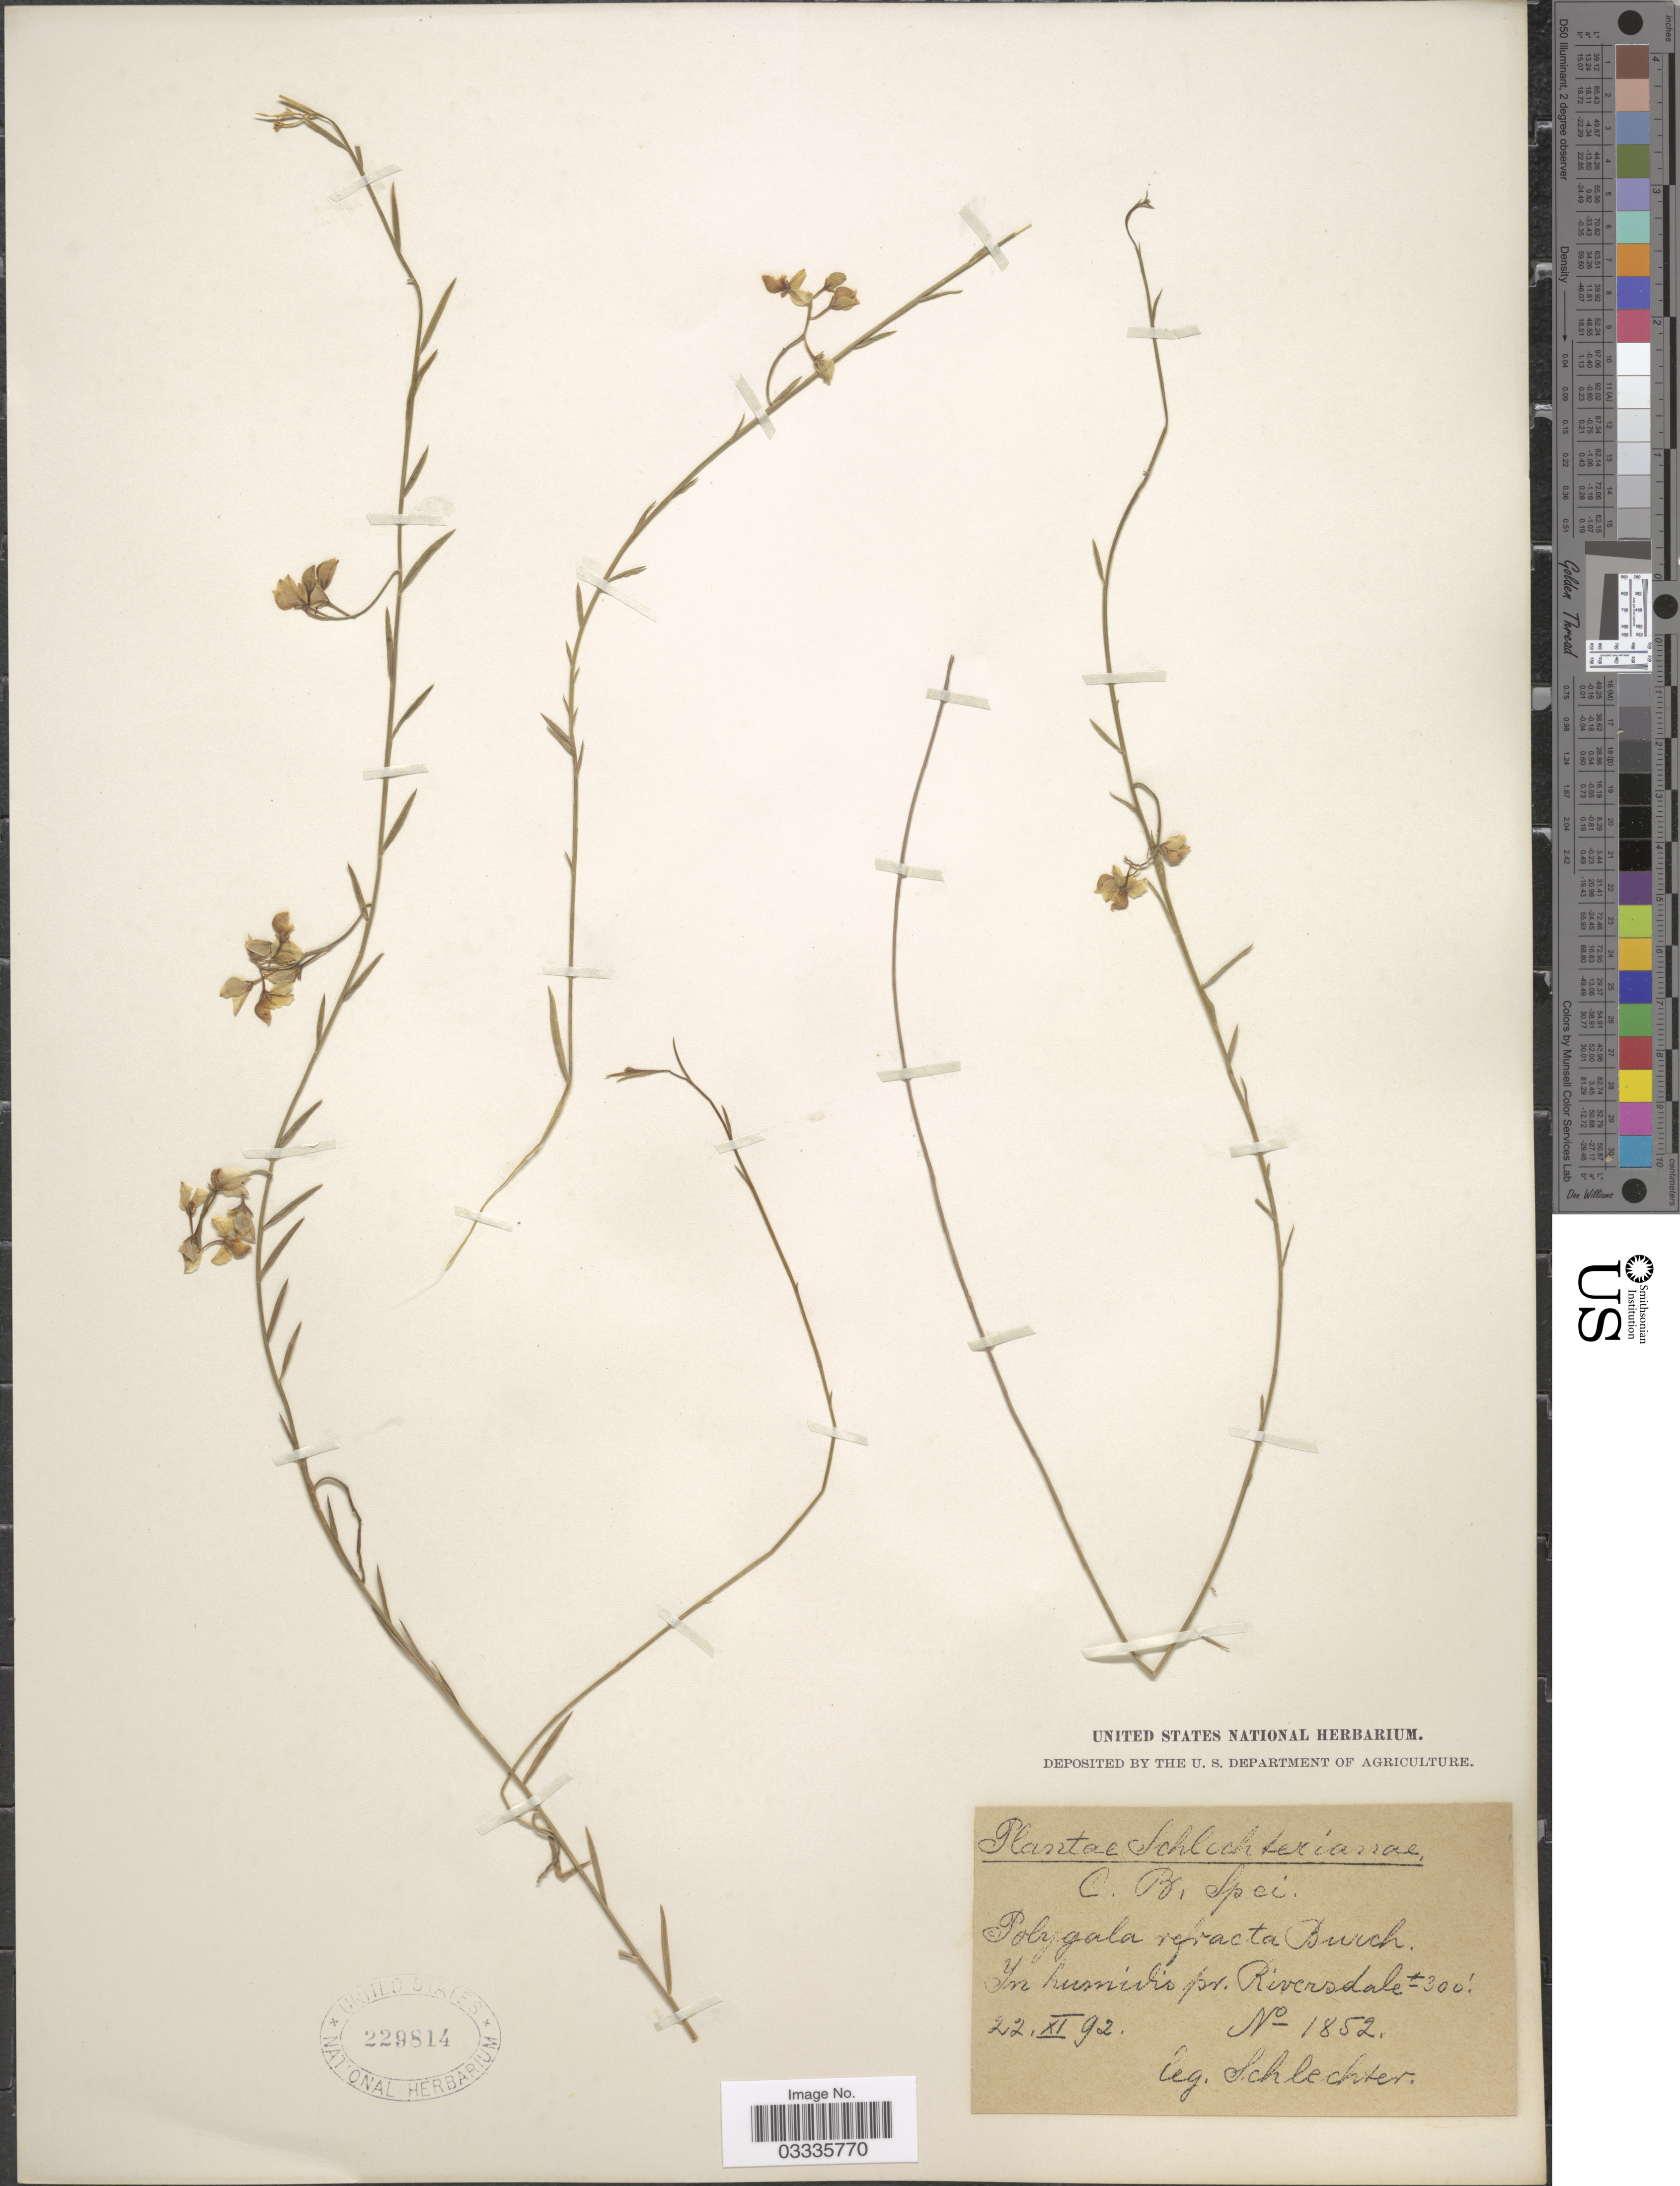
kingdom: Plantae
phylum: Tracheophyta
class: Magnoliopsida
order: Fabales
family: Polygalaceae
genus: Polygala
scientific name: Polygala refracta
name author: DC.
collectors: Schlechter, --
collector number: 1852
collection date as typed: Transcribed d/m/y: 22/11/92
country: South Africa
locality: C. B. Spei. In humidis pr. Riversdale.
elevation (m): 91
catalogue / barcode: US 229814